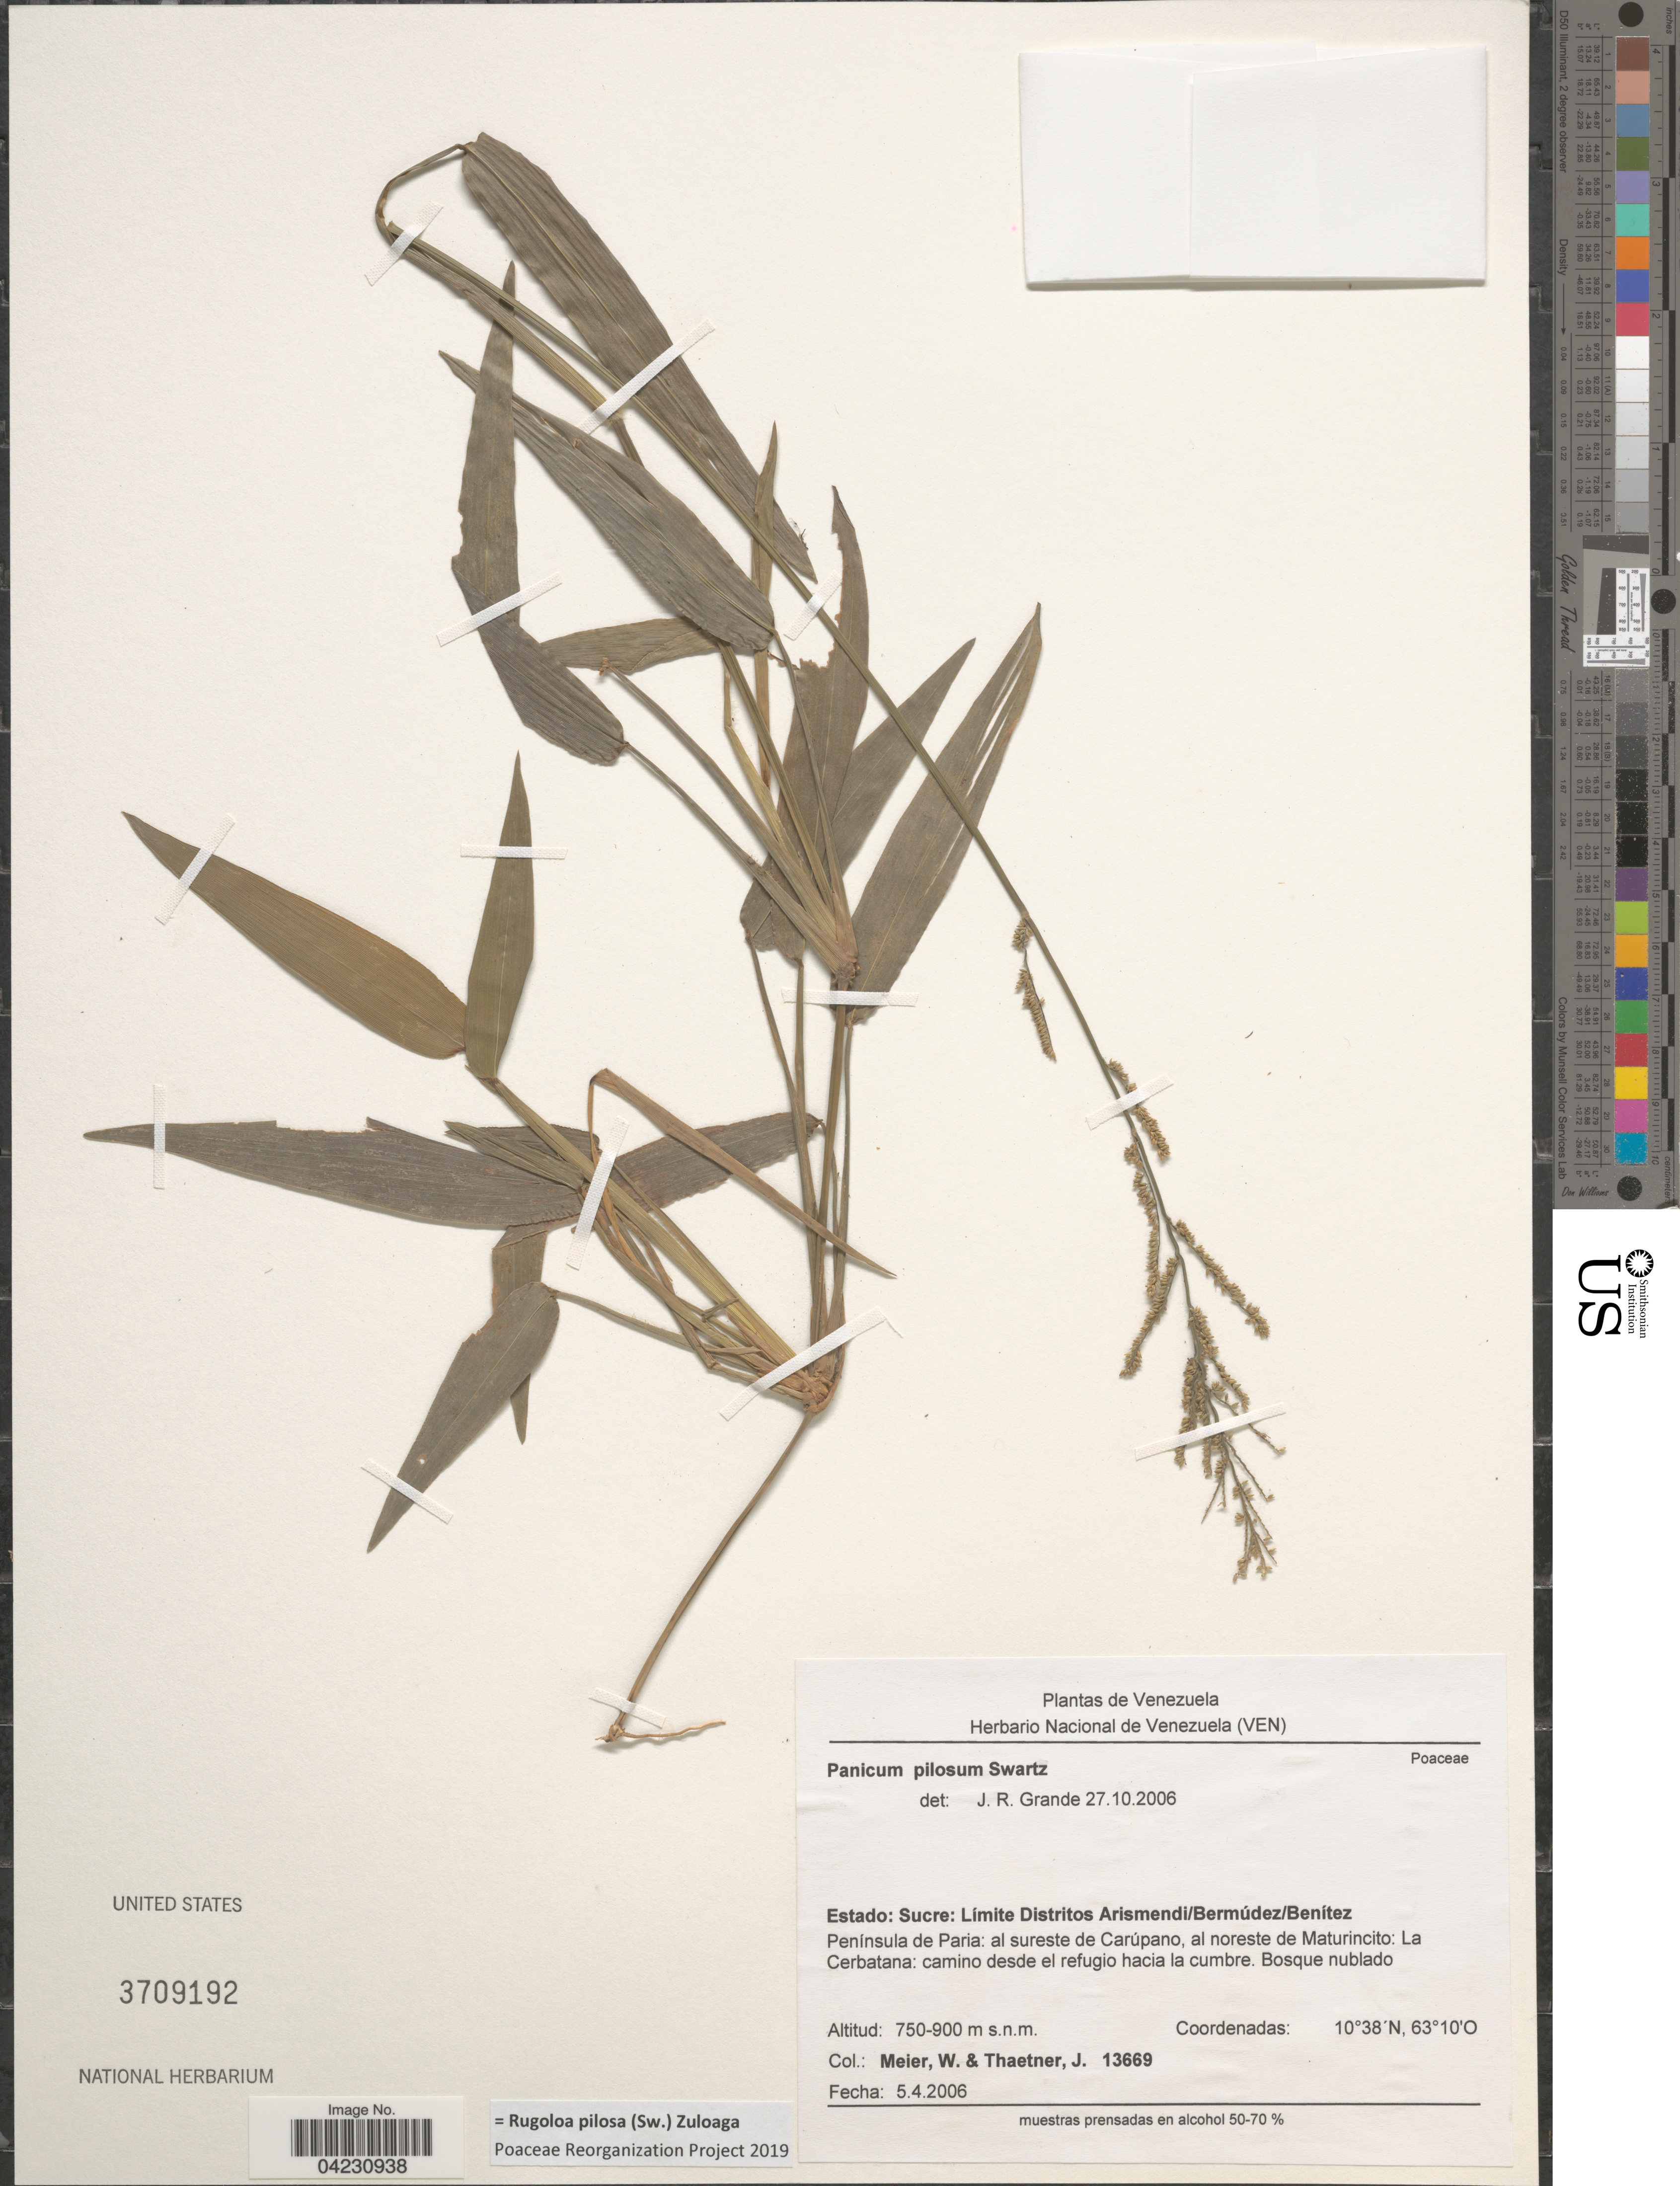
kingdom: Plantae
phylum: Tracheophyta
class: Liliopsida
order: Poales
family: Poaceae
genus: Rugoloa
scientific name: Rugoloa pilosa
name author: (Sw.) Zuloaga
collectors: W. Meier & J. Thaetner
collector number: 13669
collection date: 2006-04-05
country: Venezuela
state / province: Sucre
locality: Límite Distritos Arismendi/Bermúdez/Benítez. Península de Paria: al sureste de Carúpano, al noreste de Maturincito: La Cerbatana: camino desde el refugio hacia la cumbre.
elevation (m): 750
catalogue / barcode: US 3709192